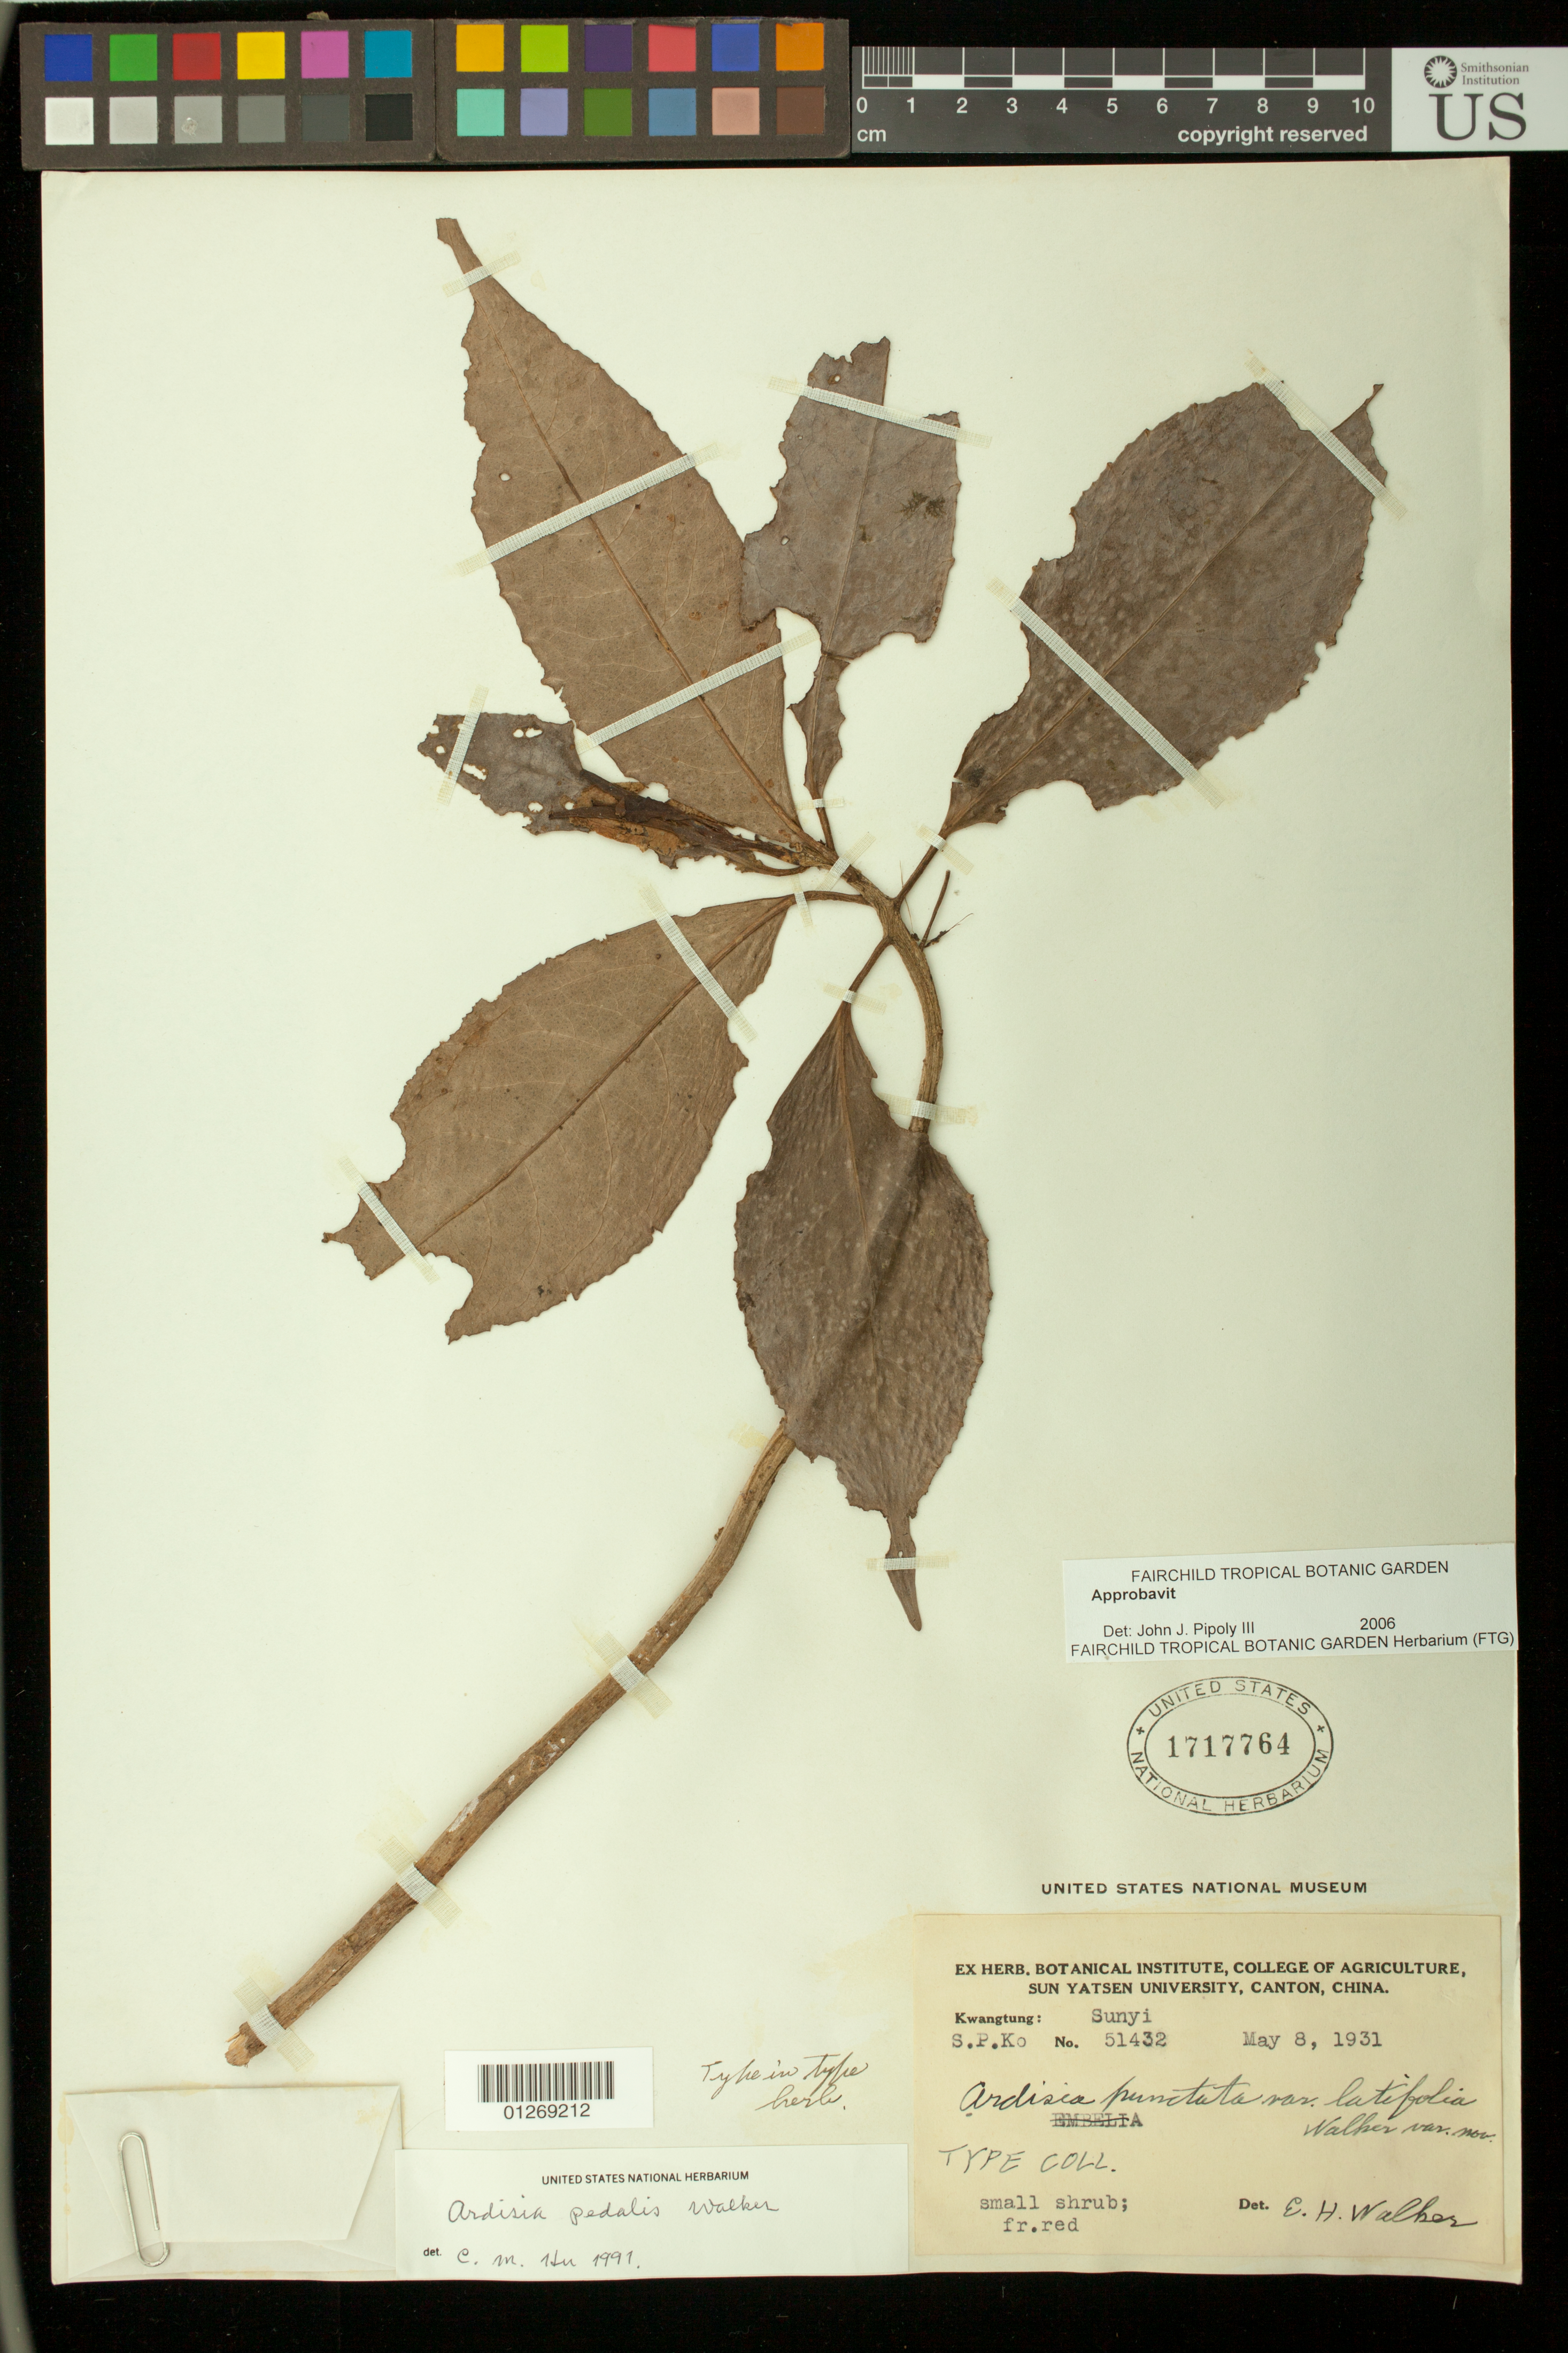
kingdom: Plantae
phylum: Tracheophyta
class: Magnoliopsida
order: Ericales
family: Primulaceae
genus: Ardisia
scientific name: Ardisia punctata var. latifolia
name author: E. Walker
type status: Isotype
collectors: S. P. Ko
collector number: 51432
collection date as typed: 08 May 1931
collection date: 1931-05-08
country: China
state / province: Guangdong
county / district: Sunyi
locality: Kwangtung: Sunyi District.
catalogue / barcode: US 1717764